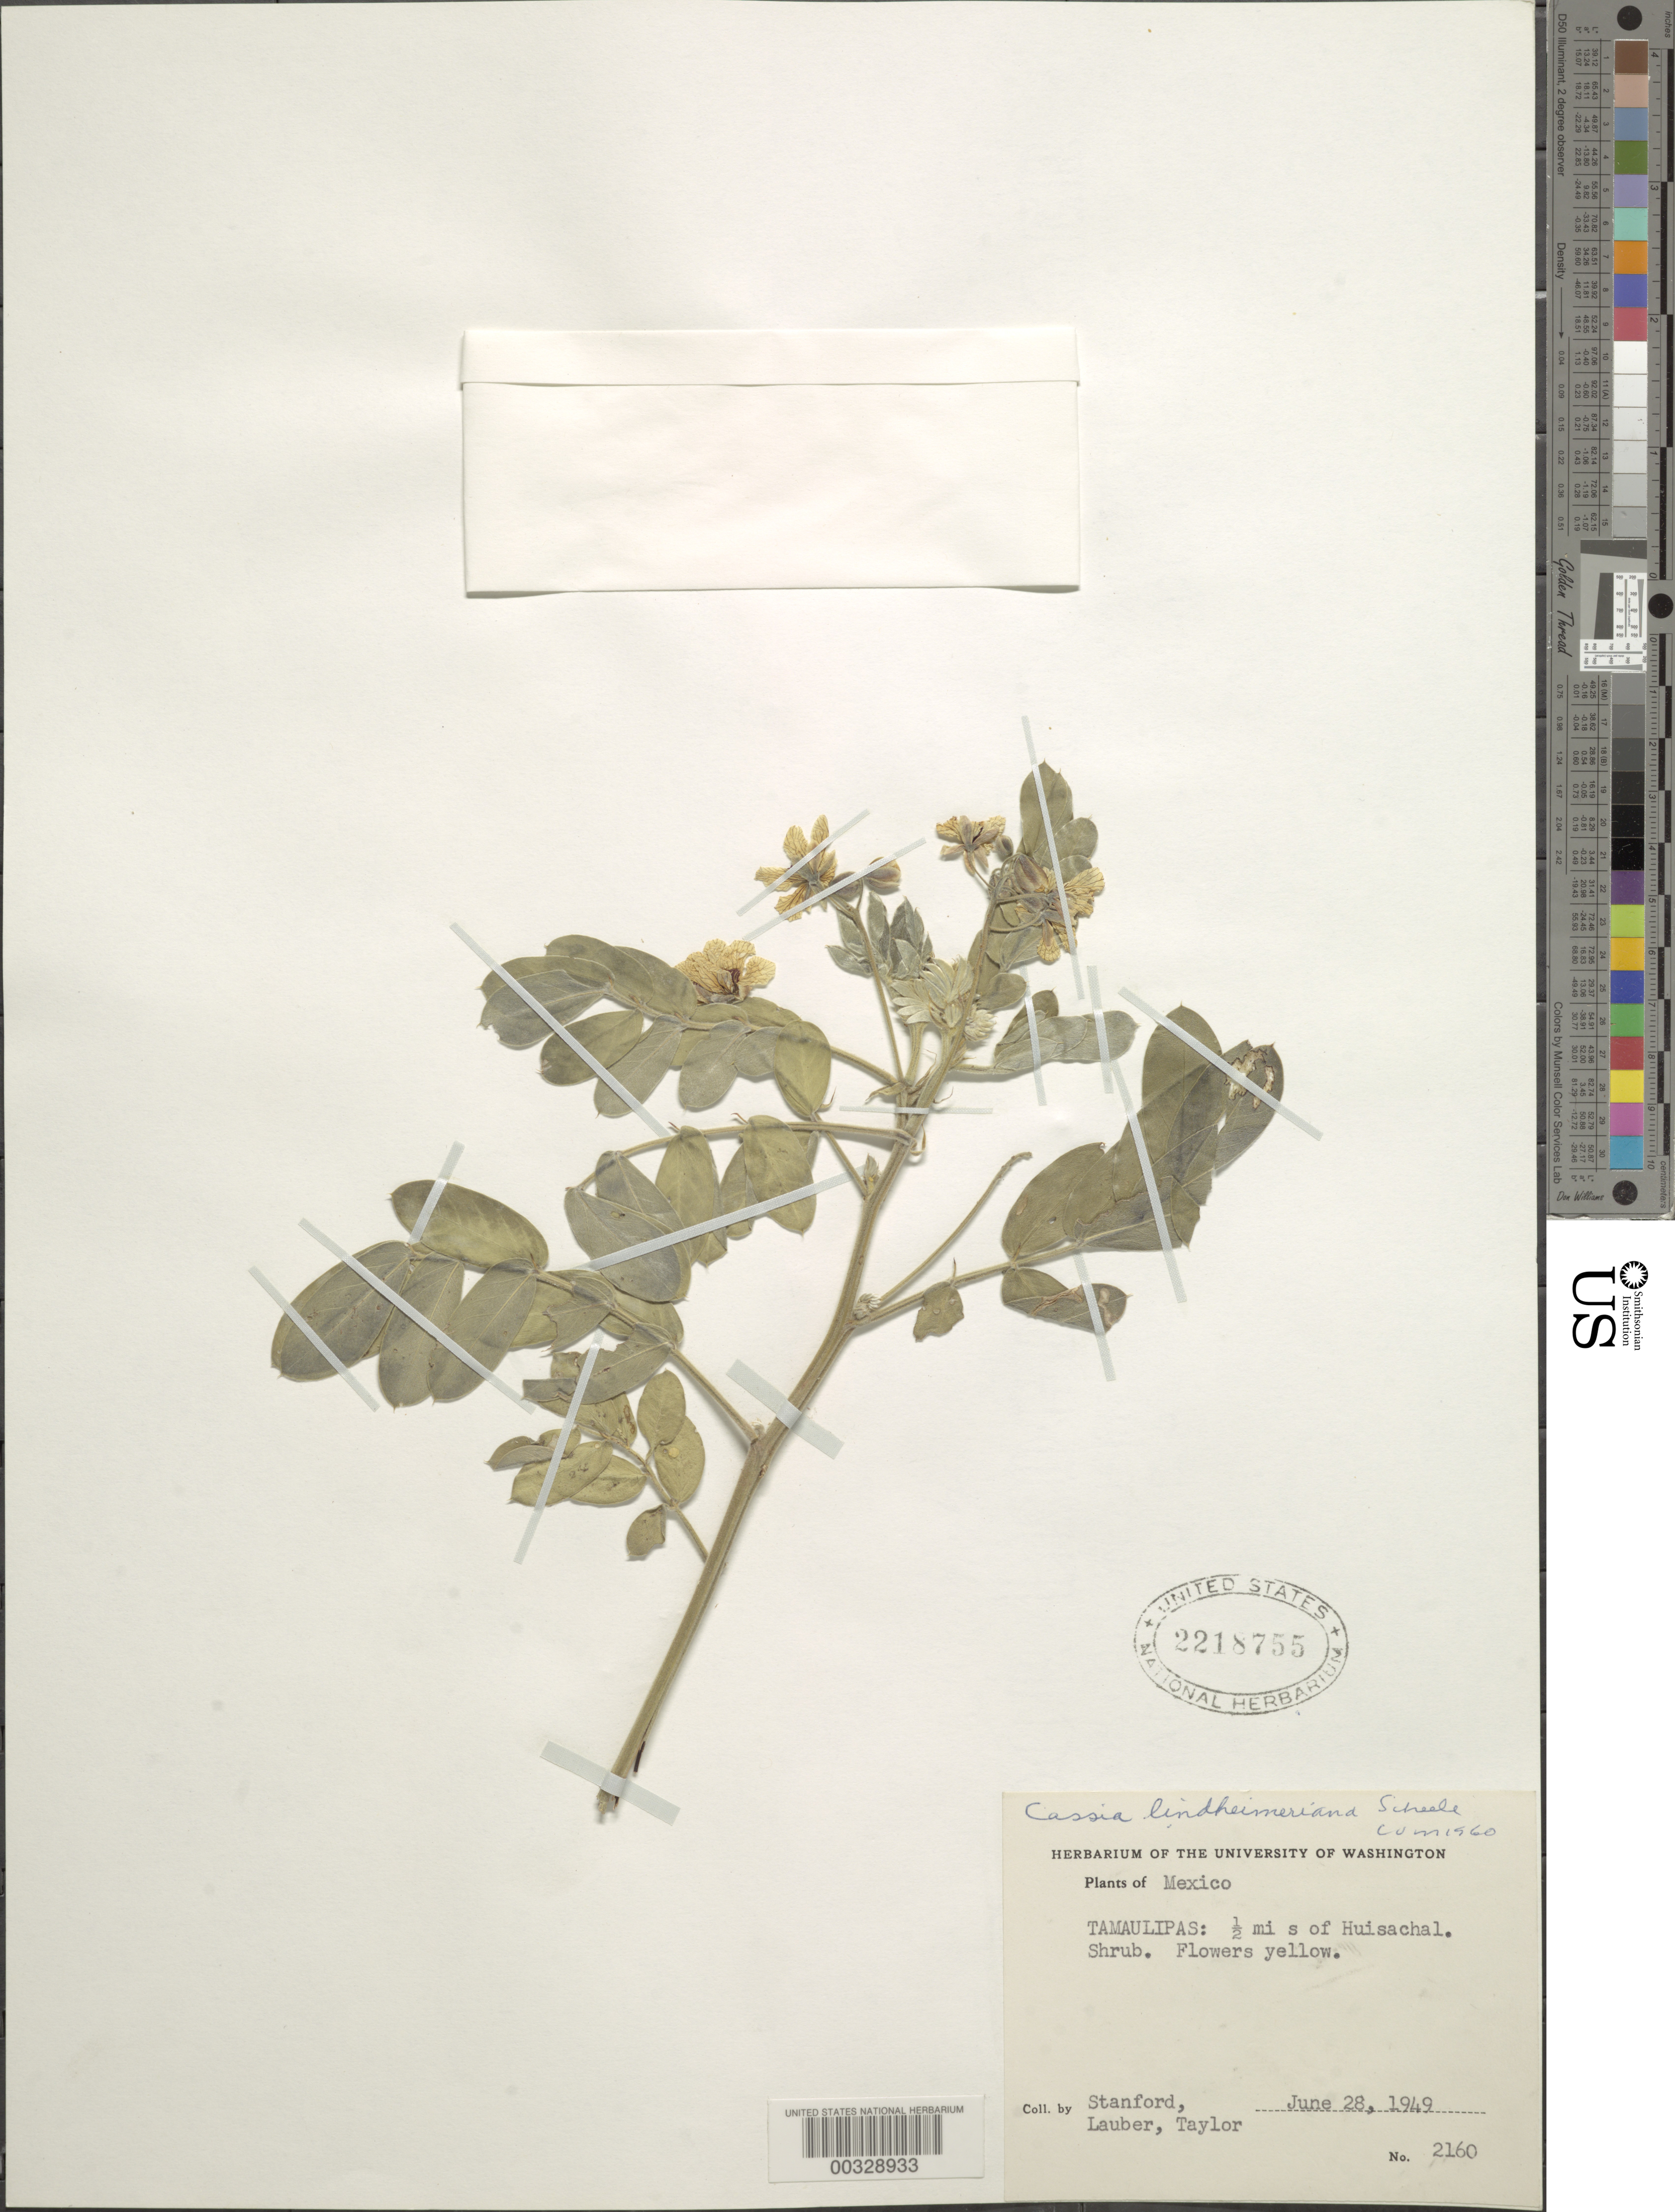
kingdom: Plantae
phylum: Tracheophyta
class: Magnoliopsida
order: Fabales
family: Fabaceae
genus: Senna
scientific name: Senna lindheimeriana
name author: (Scheele) H.S. Irwin & Barneby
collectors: L. R. Stanford, Lauber, -- & -- Taylor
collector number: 2160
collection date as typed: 28 Jun 1949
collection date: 1949-06-28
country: Mexico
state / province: Tamaulipas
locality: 0.5 mi S of Huisachal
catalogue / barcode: US 2218755